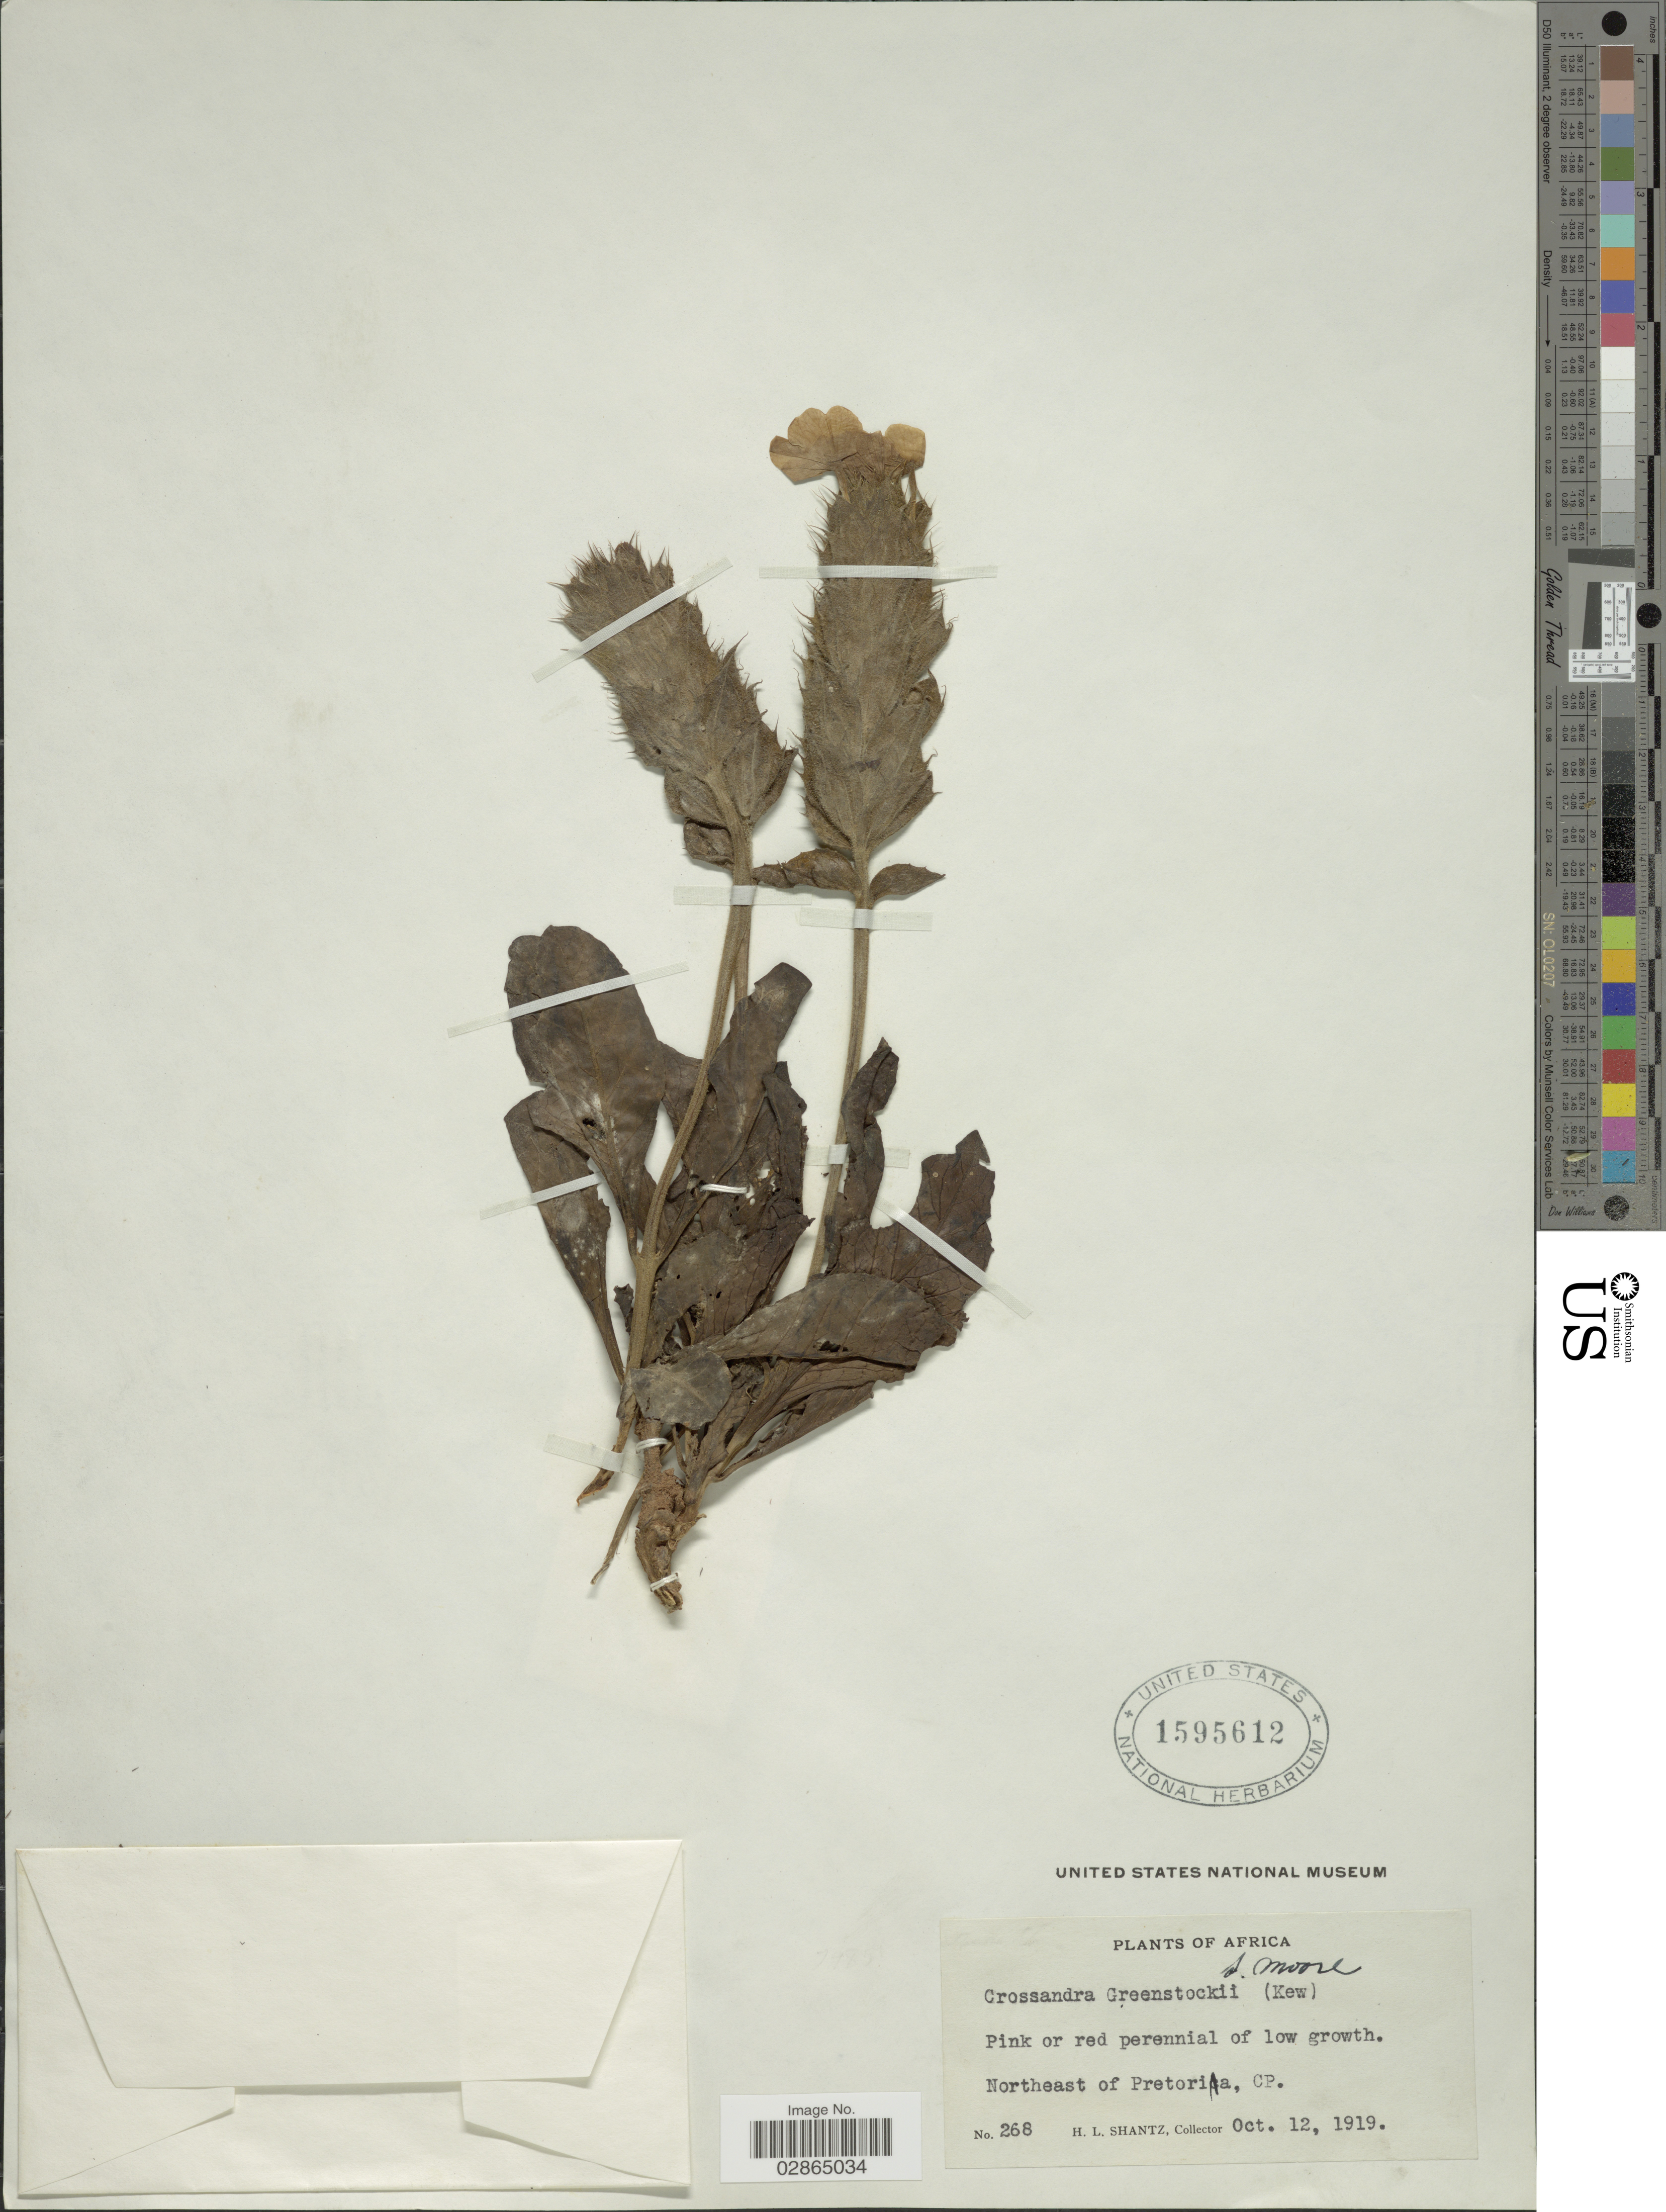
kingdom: Plantae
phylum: Tracheophyta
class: Magnoliopsida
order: Lamiales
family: Acanthaceae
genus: Crossandra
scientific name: Crossandra greenstockii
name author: S. Moore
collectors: H. Shantz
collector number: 268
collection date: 1919-10-12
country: South Africa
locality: Northeast of Pretoria, CP. Africa. Cape Province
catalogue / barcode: US 1595612